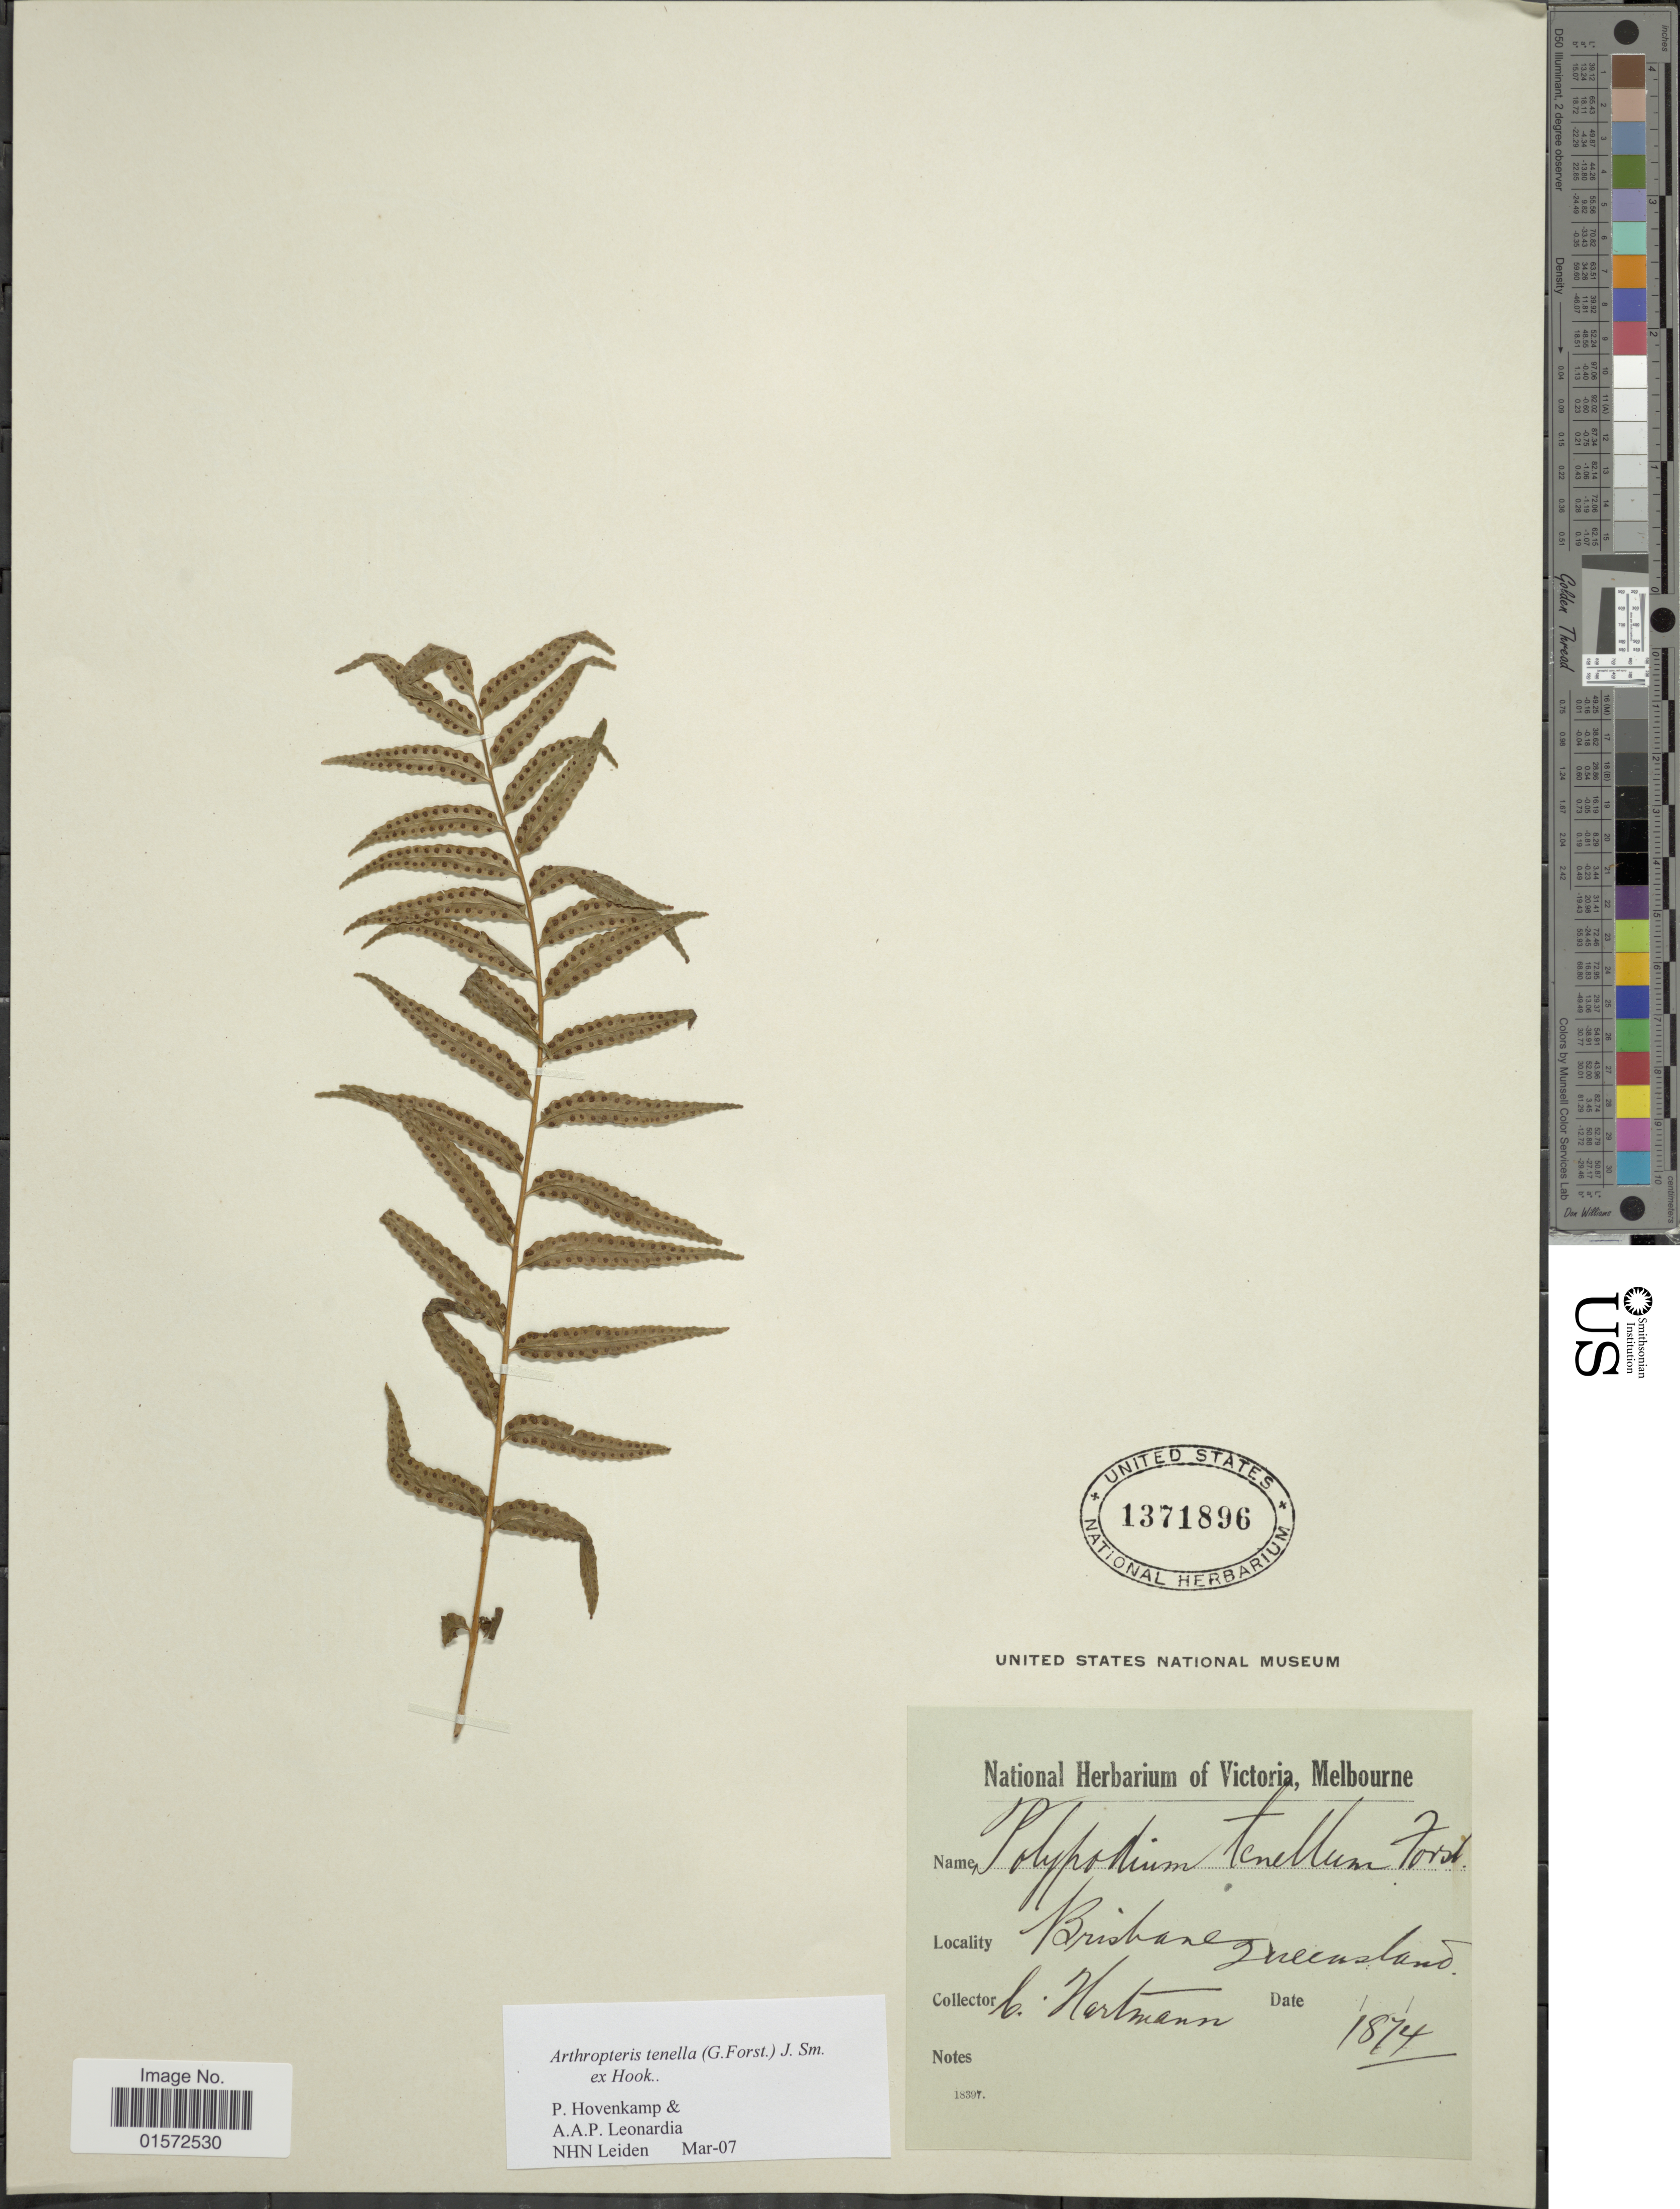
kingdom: Plantae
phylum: Tracheophyta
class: Polypodiopsida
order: Polypodiales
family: Tectariaceae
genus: Arthropteris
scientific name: Arthropteris tenella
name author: (G. Forst.) J. Sm. ex Hook. f.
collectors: -. Hartmann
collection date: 1874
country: Greenland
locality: Brisbane, Greenland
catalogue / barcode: US 1371896